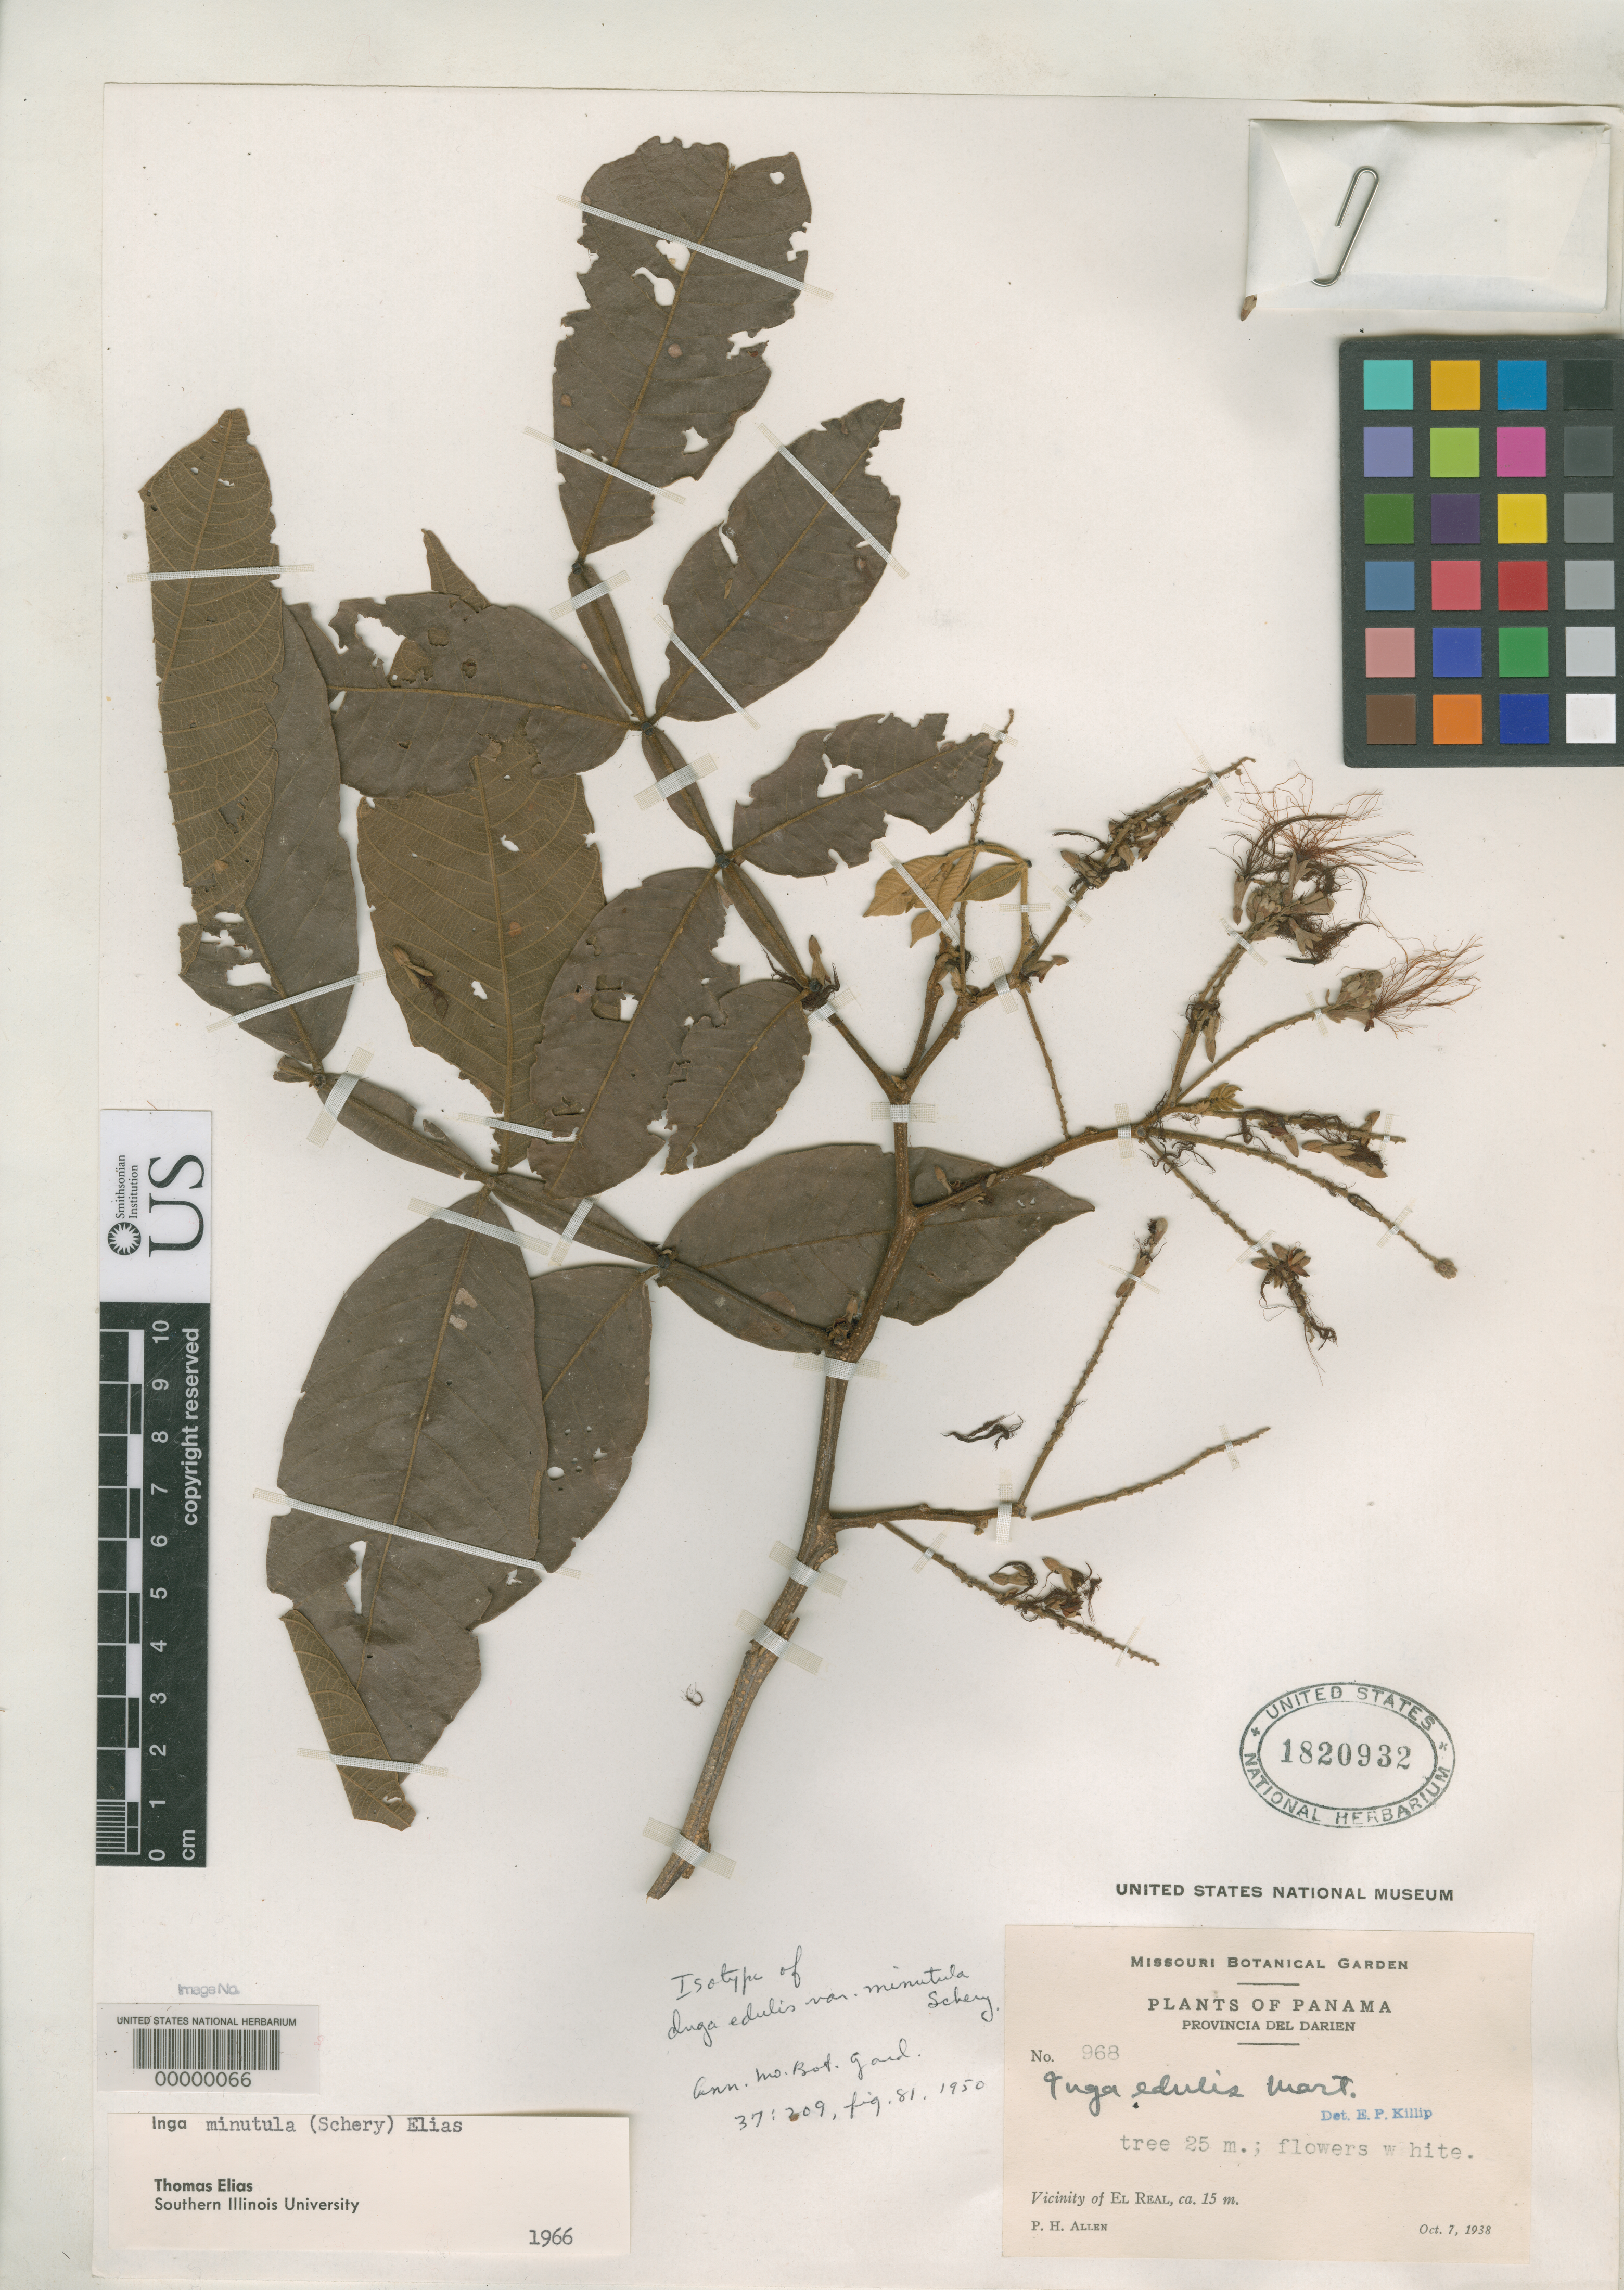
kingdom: Plantae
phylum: Tracheophyta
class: Magnoliopsida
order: Fabales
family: Fabaceae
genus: Inga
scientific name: Inga edulis var. minutula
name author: Schery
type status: Isotype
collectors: P. H. Allen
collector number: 968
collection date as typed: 07 Oct 1938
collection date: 1938-10-07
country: Panama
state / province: Darién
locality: El Real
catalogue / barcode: US 1820932